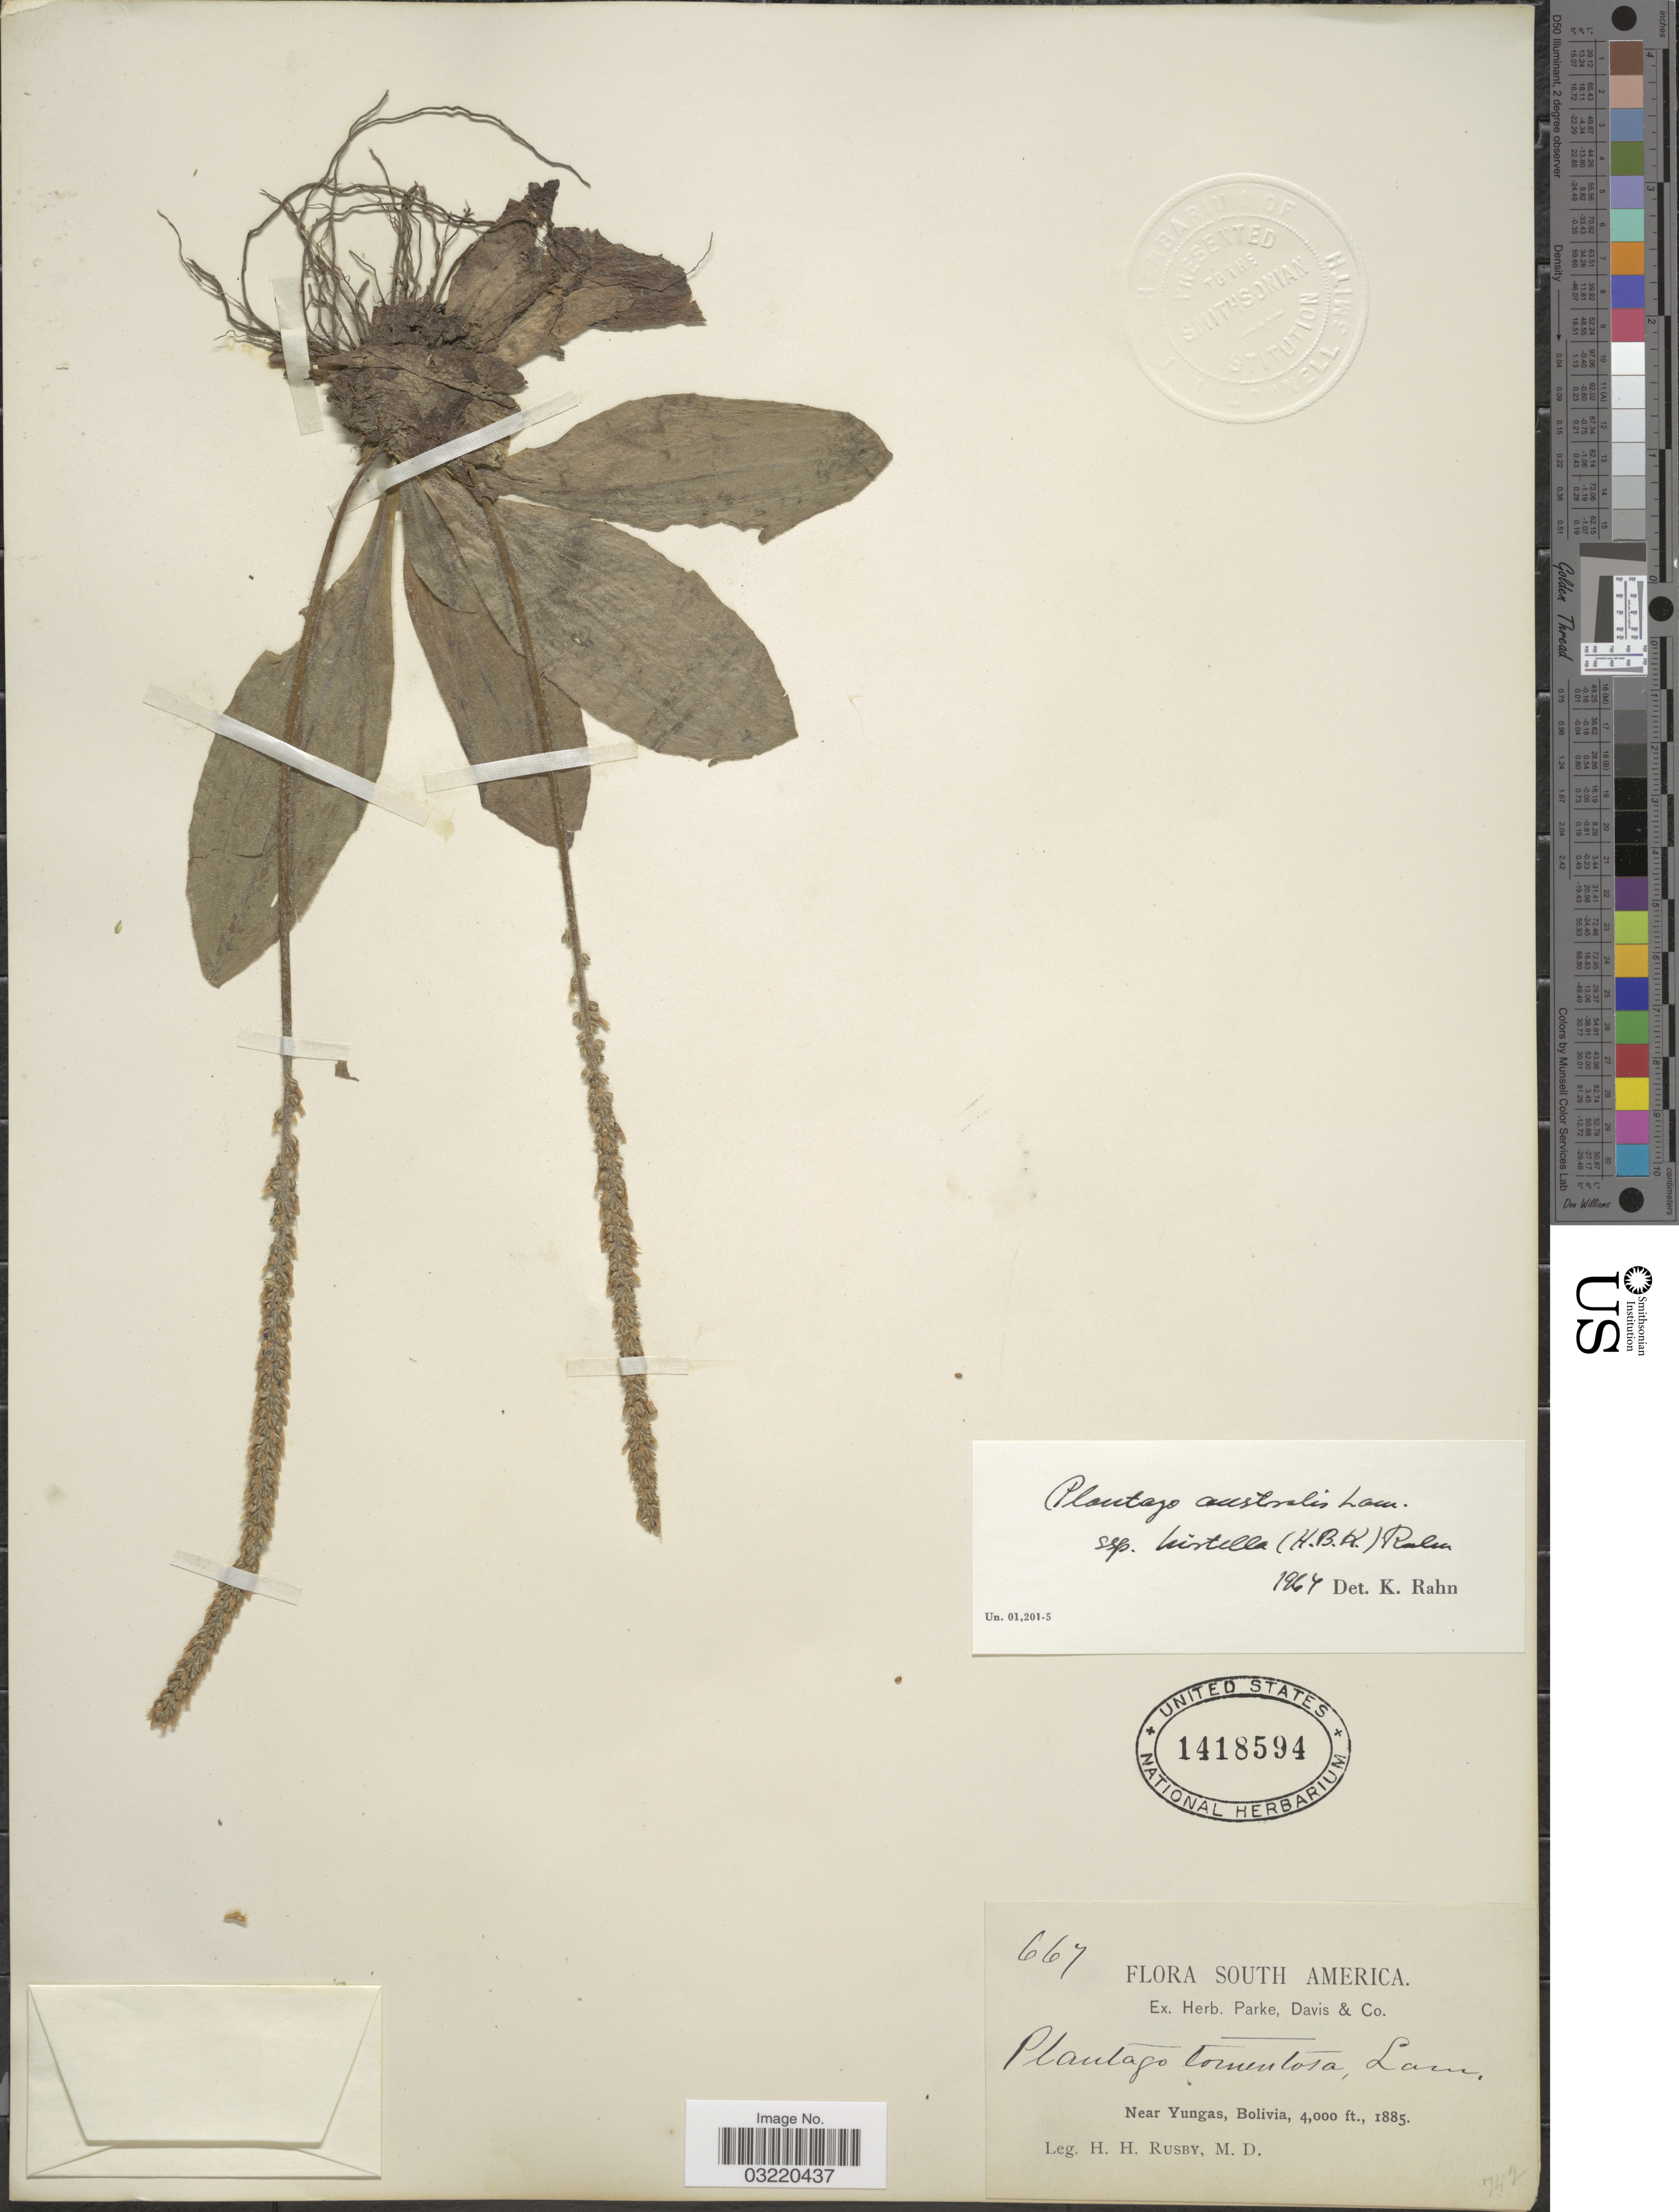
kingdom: Plantae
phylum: Tracheophyta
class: Magnoliopsida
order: Lamiales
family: Plantaginaceae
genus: Plantago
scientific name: Plantago australis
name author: Lam.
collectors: H. H. Rusby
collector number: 667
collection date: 1885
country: Bolivia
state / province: La Paz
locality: Near Yungas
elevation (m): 1219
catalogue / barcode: US 1418594